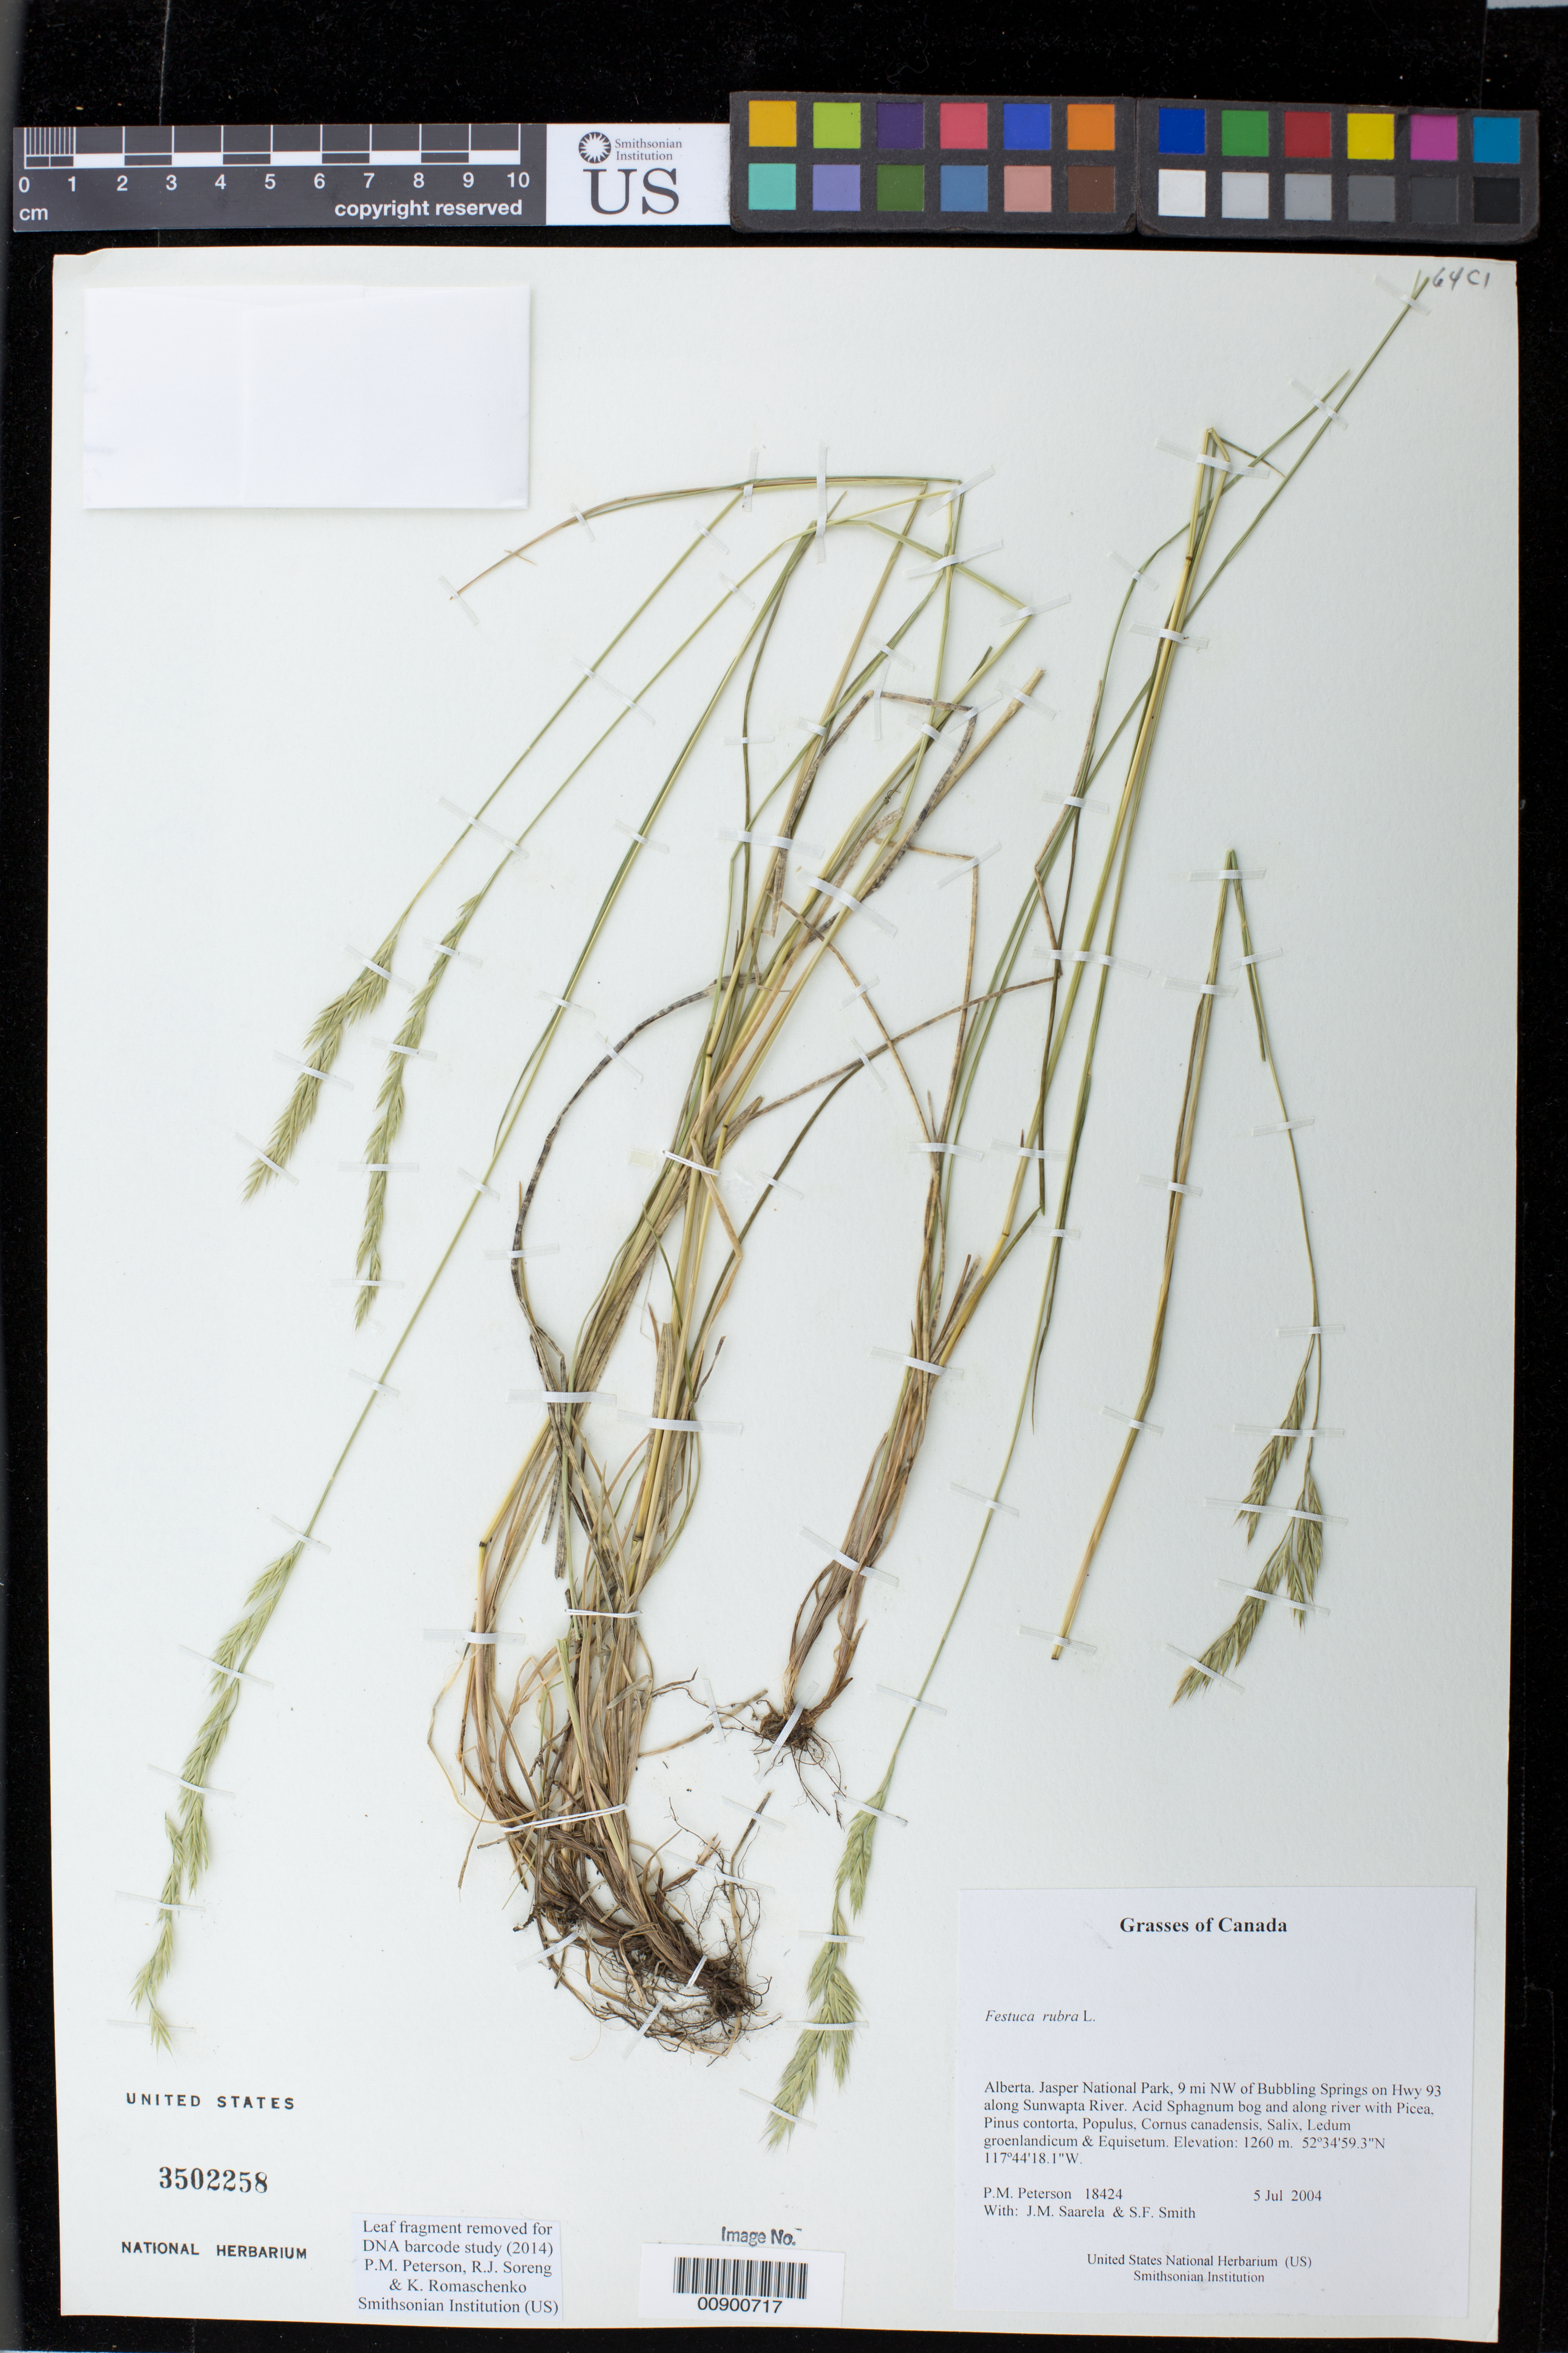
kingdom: Plantae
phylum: Tracheophyta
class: Liliopsida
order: Poales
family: Poaceae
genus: Festuca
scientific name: Festuca rubra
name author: L.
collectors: P. M. Peterson, J. Saarela & S.F. Smith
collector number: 18424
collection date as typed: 05 Jul 2004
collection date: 2004-07-05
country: Canada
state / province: Alberta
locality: Jasper National Park, 9 mi NW of Bubbling Springs on Hwy 93 along Sunwapta River. Acid Sphagnum bog and along river with Picea, Pinus contorta, Populus, Cornus canadensis, Salix, Ledum groenlandicum & Equisetum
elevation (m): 1260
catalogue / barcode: US 3502258